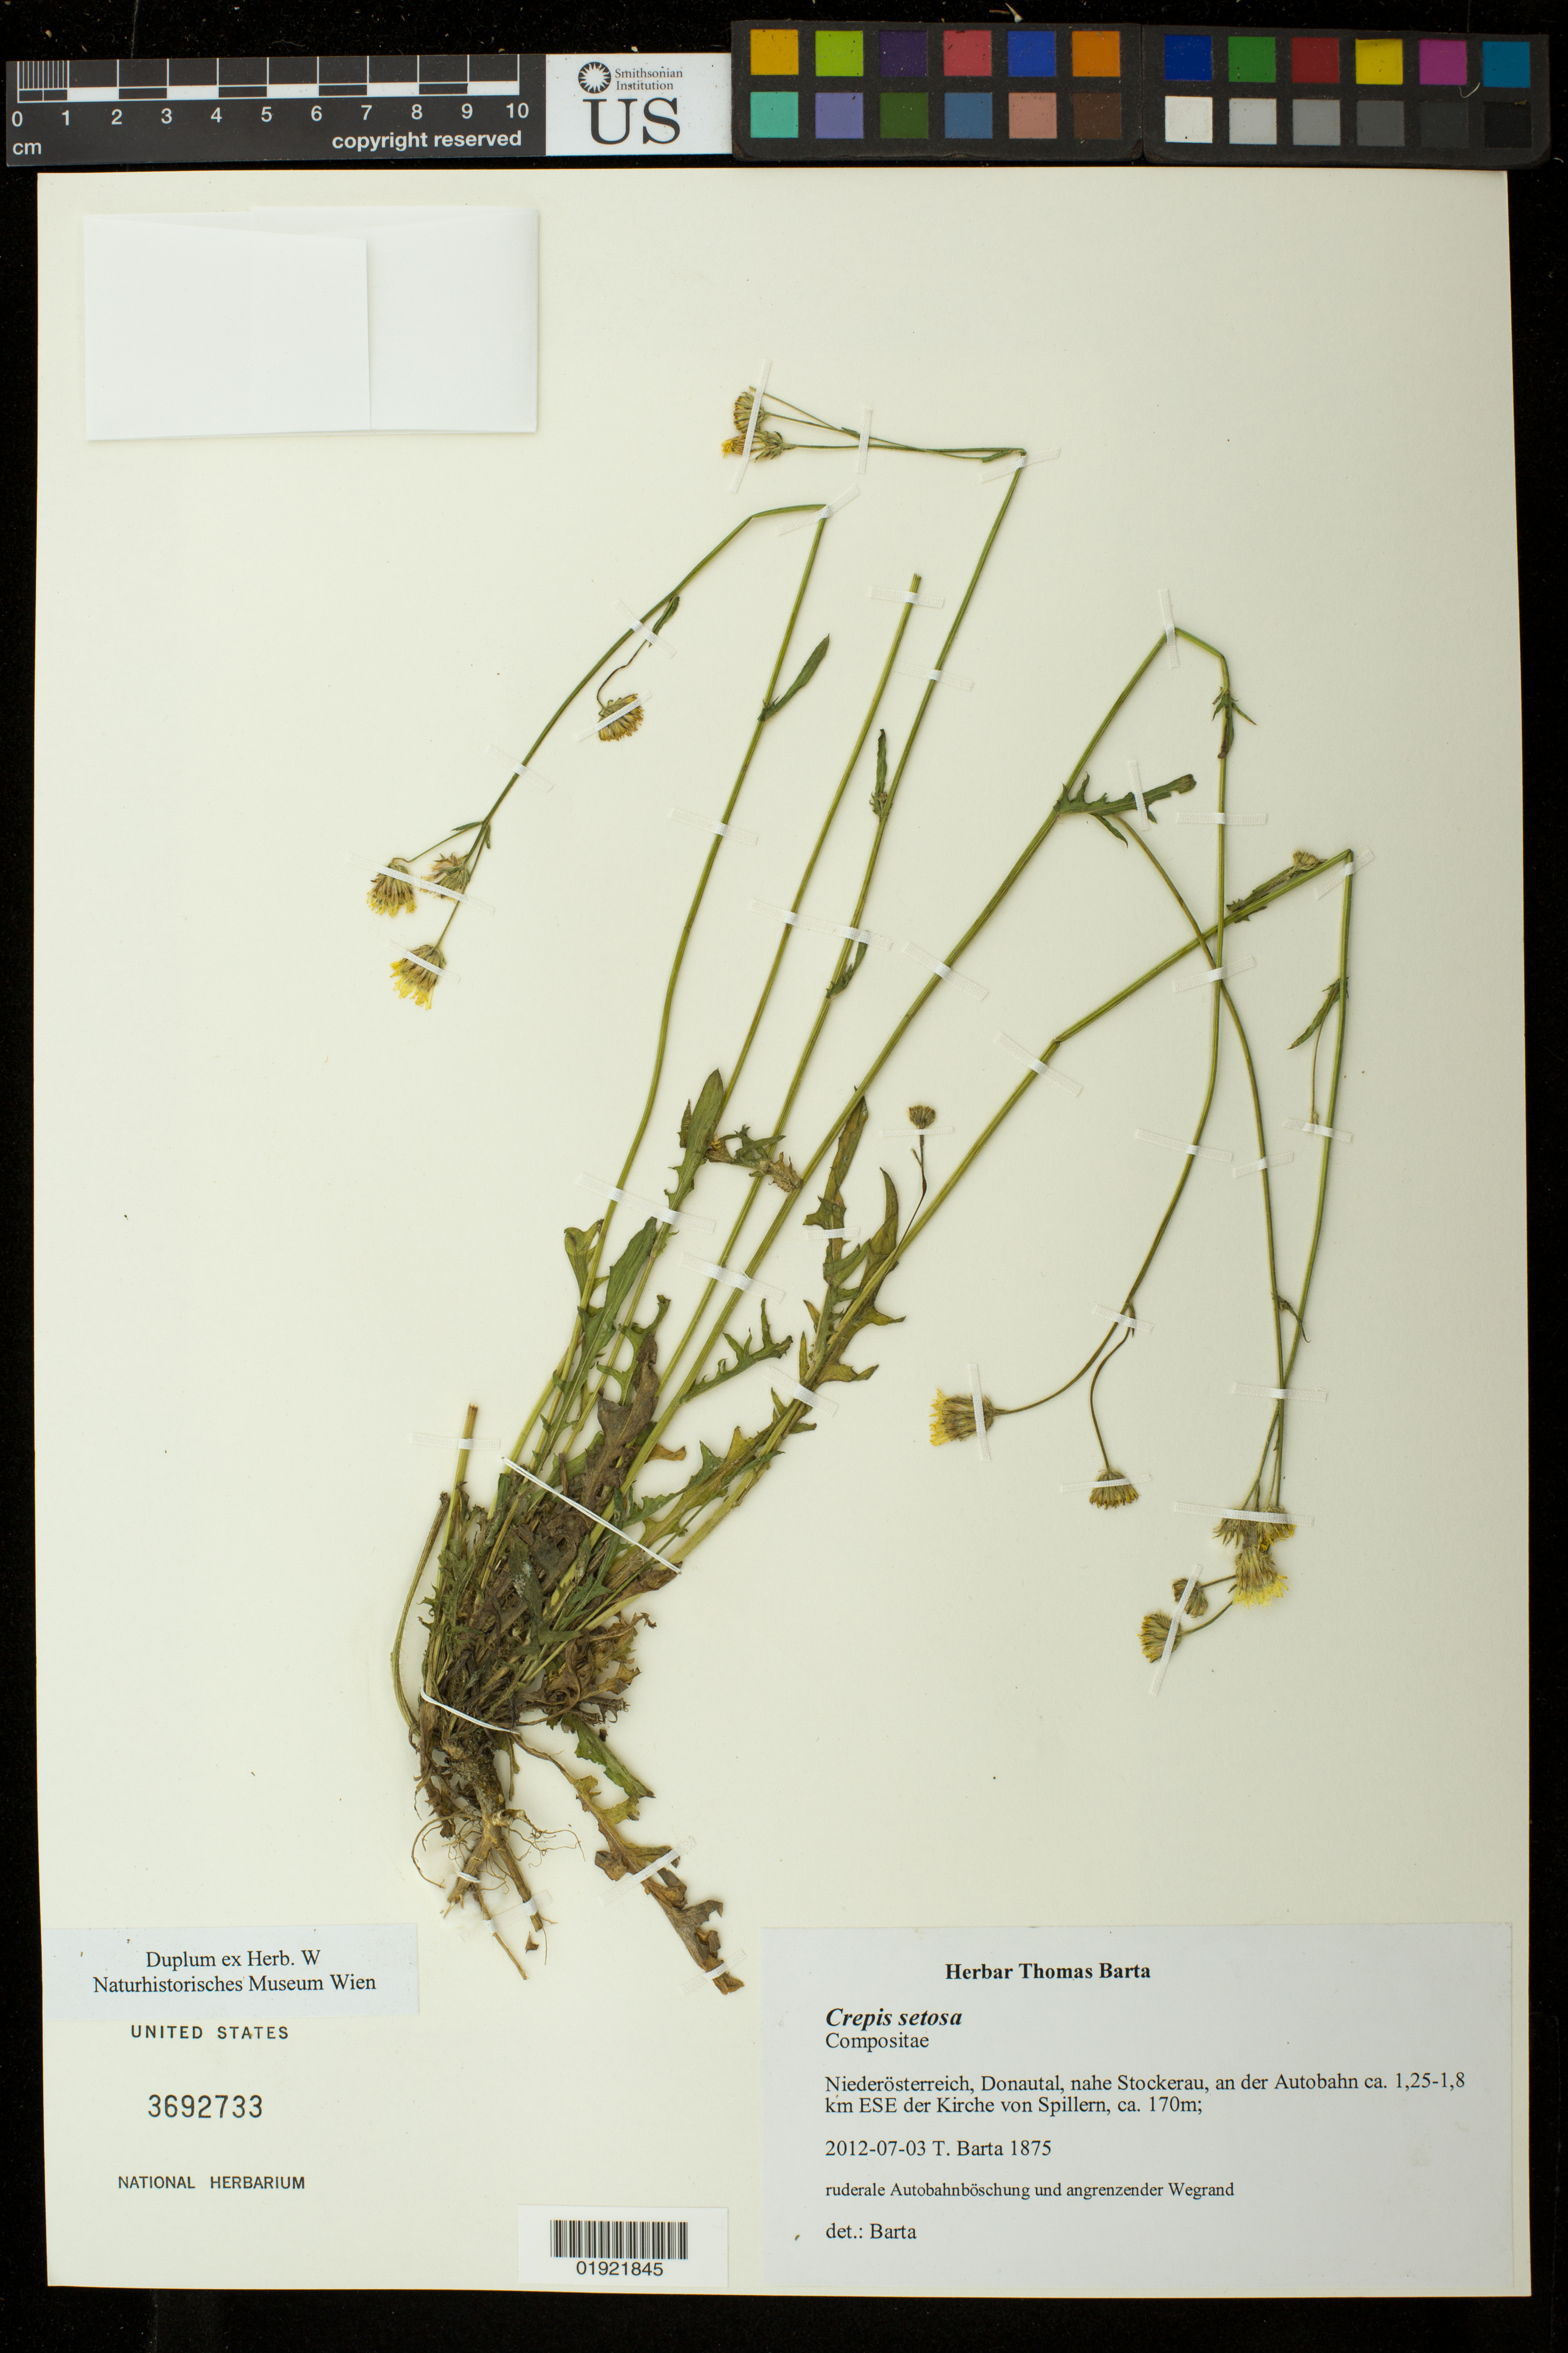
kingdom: Plantae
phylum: Tracheophyta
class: Magnoliopsida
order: Asterales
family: Asteraceae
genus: Crepis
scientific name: Crepis setosa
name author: Haller f.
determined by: Barta, Thomas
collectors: T. Barta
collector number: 1875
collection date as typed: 2012-07-03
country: Austria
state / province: Niederosterreich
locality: Niederosterreich, Donautal, nahe Stockerau, an der Autobahn ca. 1,25-1,8 km ESE der Kirche von Spillern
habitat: ruderale Autobahnböschung und angrenzender Wegrand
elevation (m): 170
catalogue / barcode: US 3692733